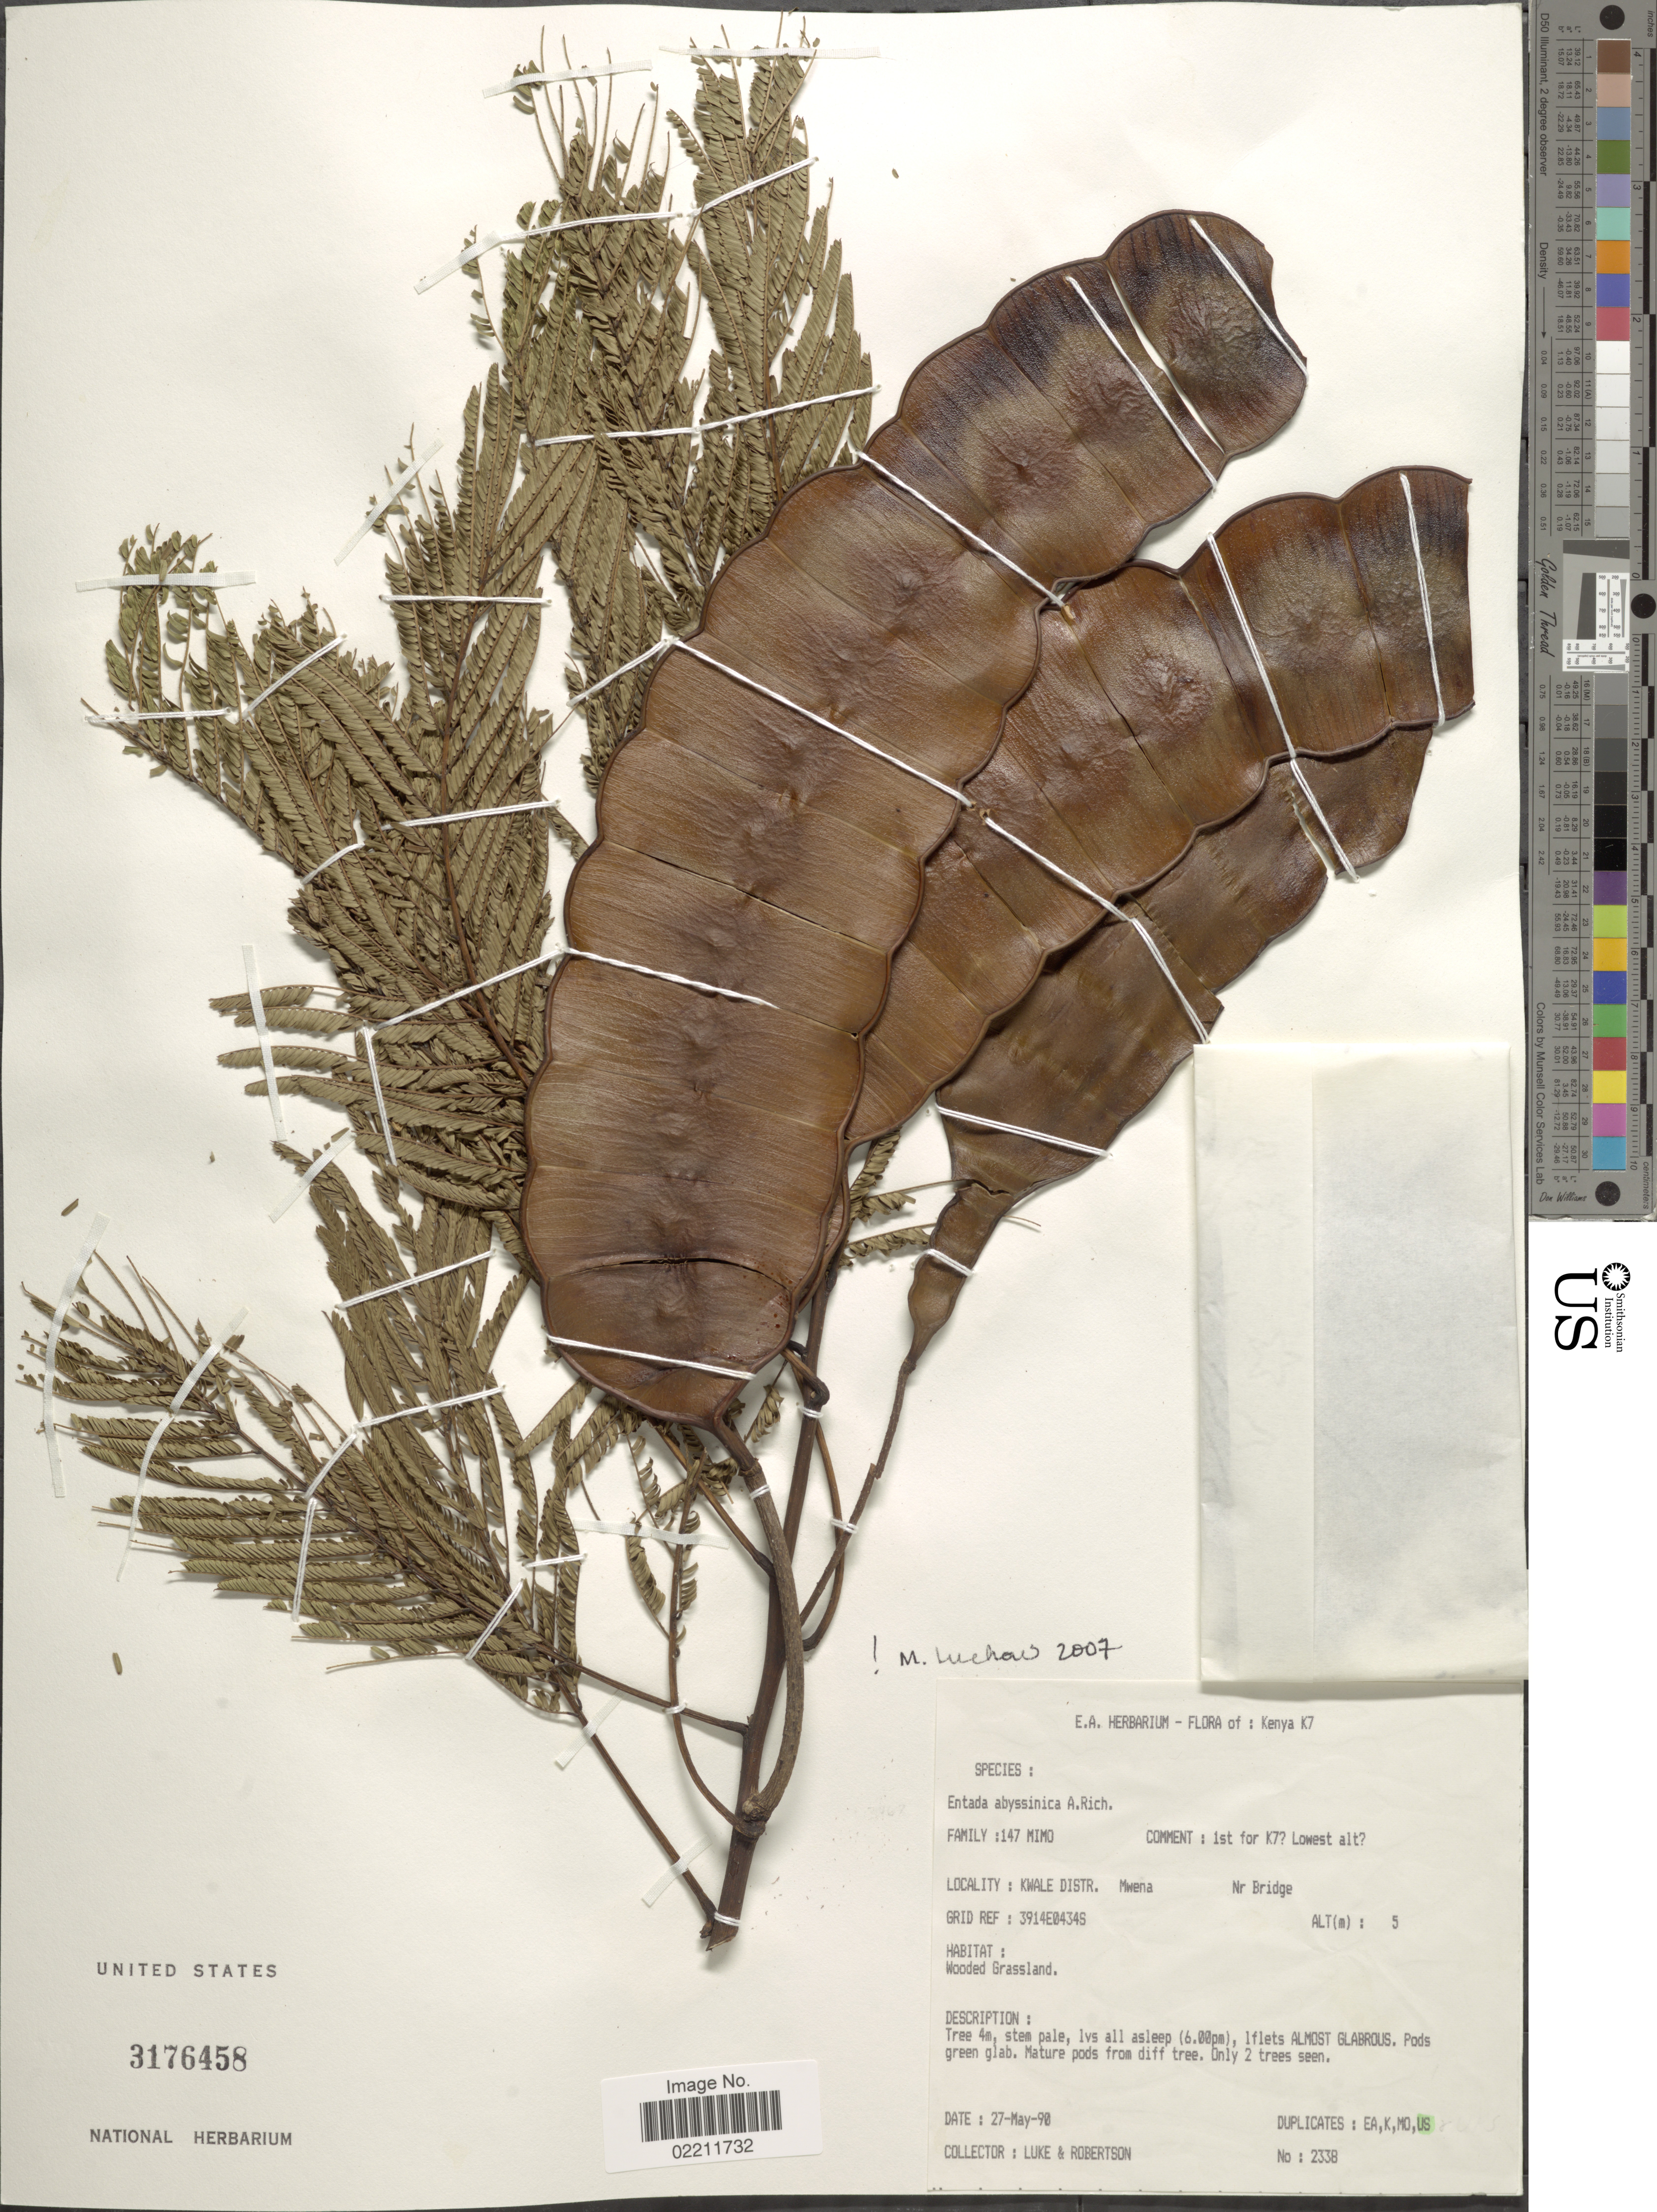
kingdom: Plantae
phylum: Tracheophyta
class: Magnoliopsida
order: Fabales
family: Fabaceae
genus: Entada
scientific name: Entada abyssinica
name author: Steud. ex A. Rich.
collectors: -. Luke & -. Robertson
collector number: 2338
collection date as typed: Transcribed d/m/y: 27/5/90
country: Kenya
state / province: Kwale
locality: Kenya K7, Kwale Distr. Mwena. Nr bridge.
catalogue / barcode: US 3176458